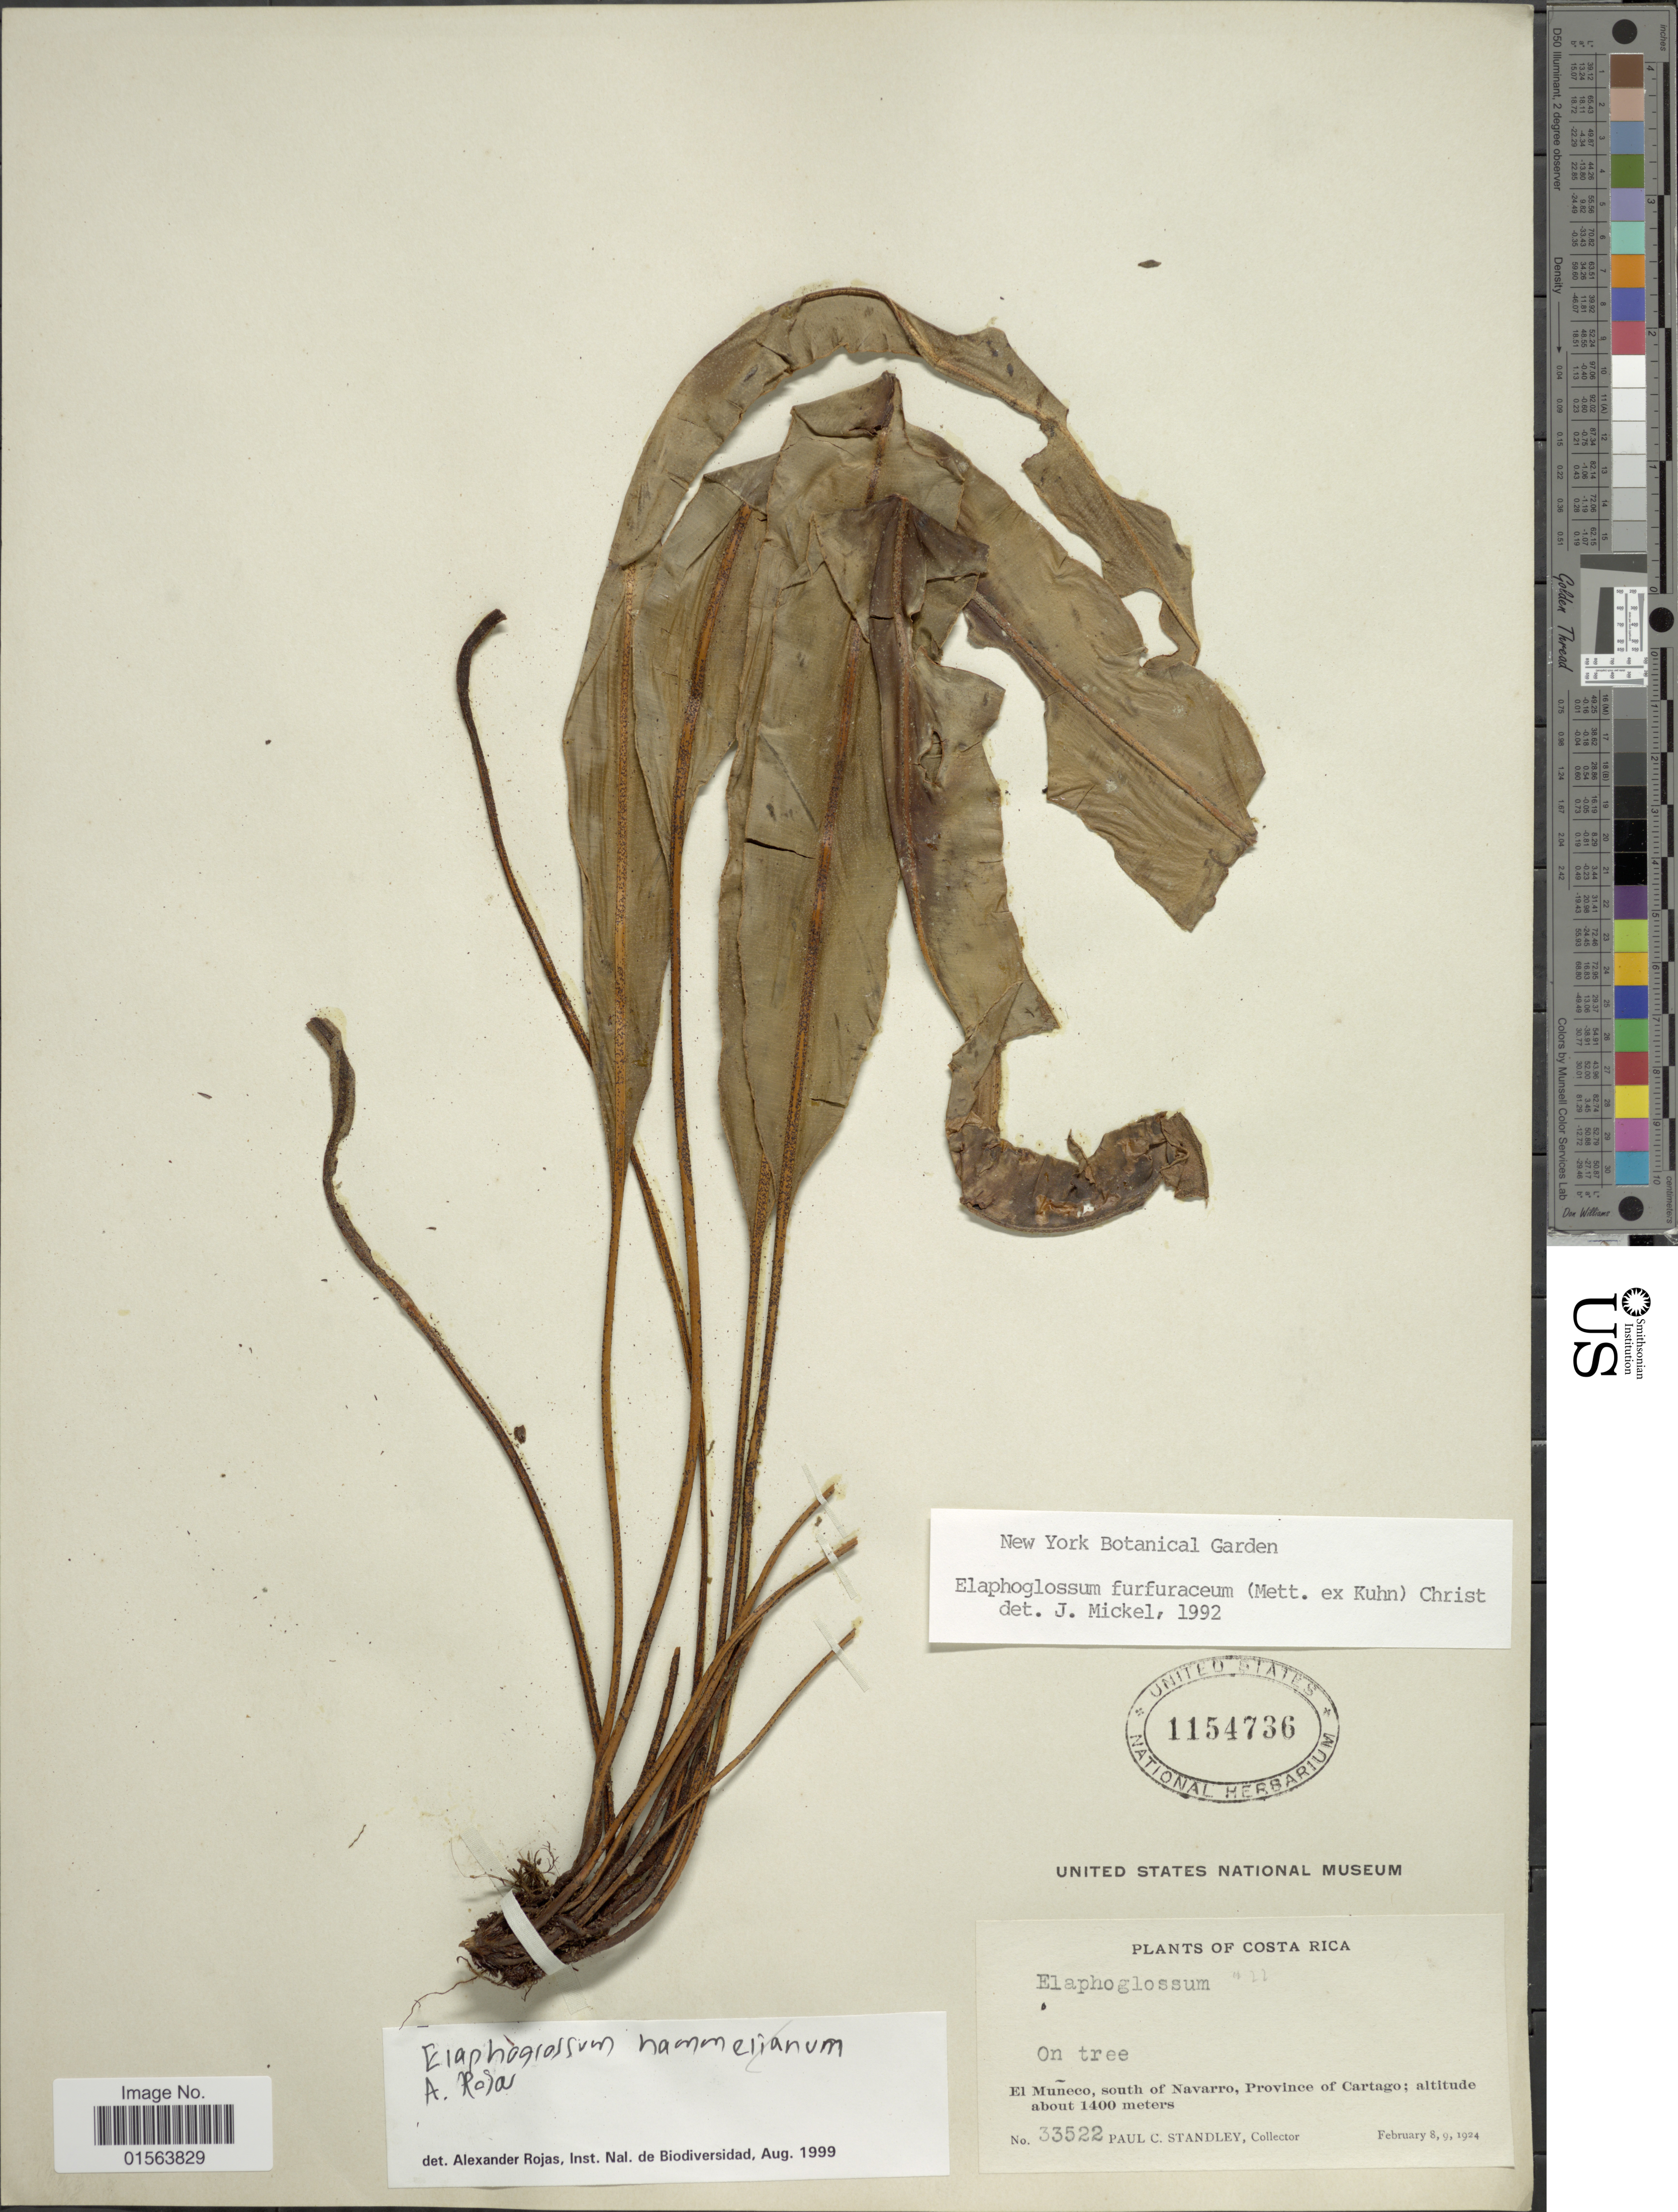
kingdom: Plantae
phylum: Tracheophyta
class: Polypodiopsida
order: Polypodiales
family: Dryopteridaceae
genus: Elaphoglossum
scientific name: Elaphoglossum hammelianum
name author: A. Rojas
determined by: Matos, F. B.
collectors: P. C. Standley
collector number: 33522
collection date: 1924-02-08/1924-02-09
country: Costa Rica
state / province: Cartago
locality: El Muneco, south of Navarro, province of Cartago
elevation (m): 1400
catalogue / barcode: US 1154736